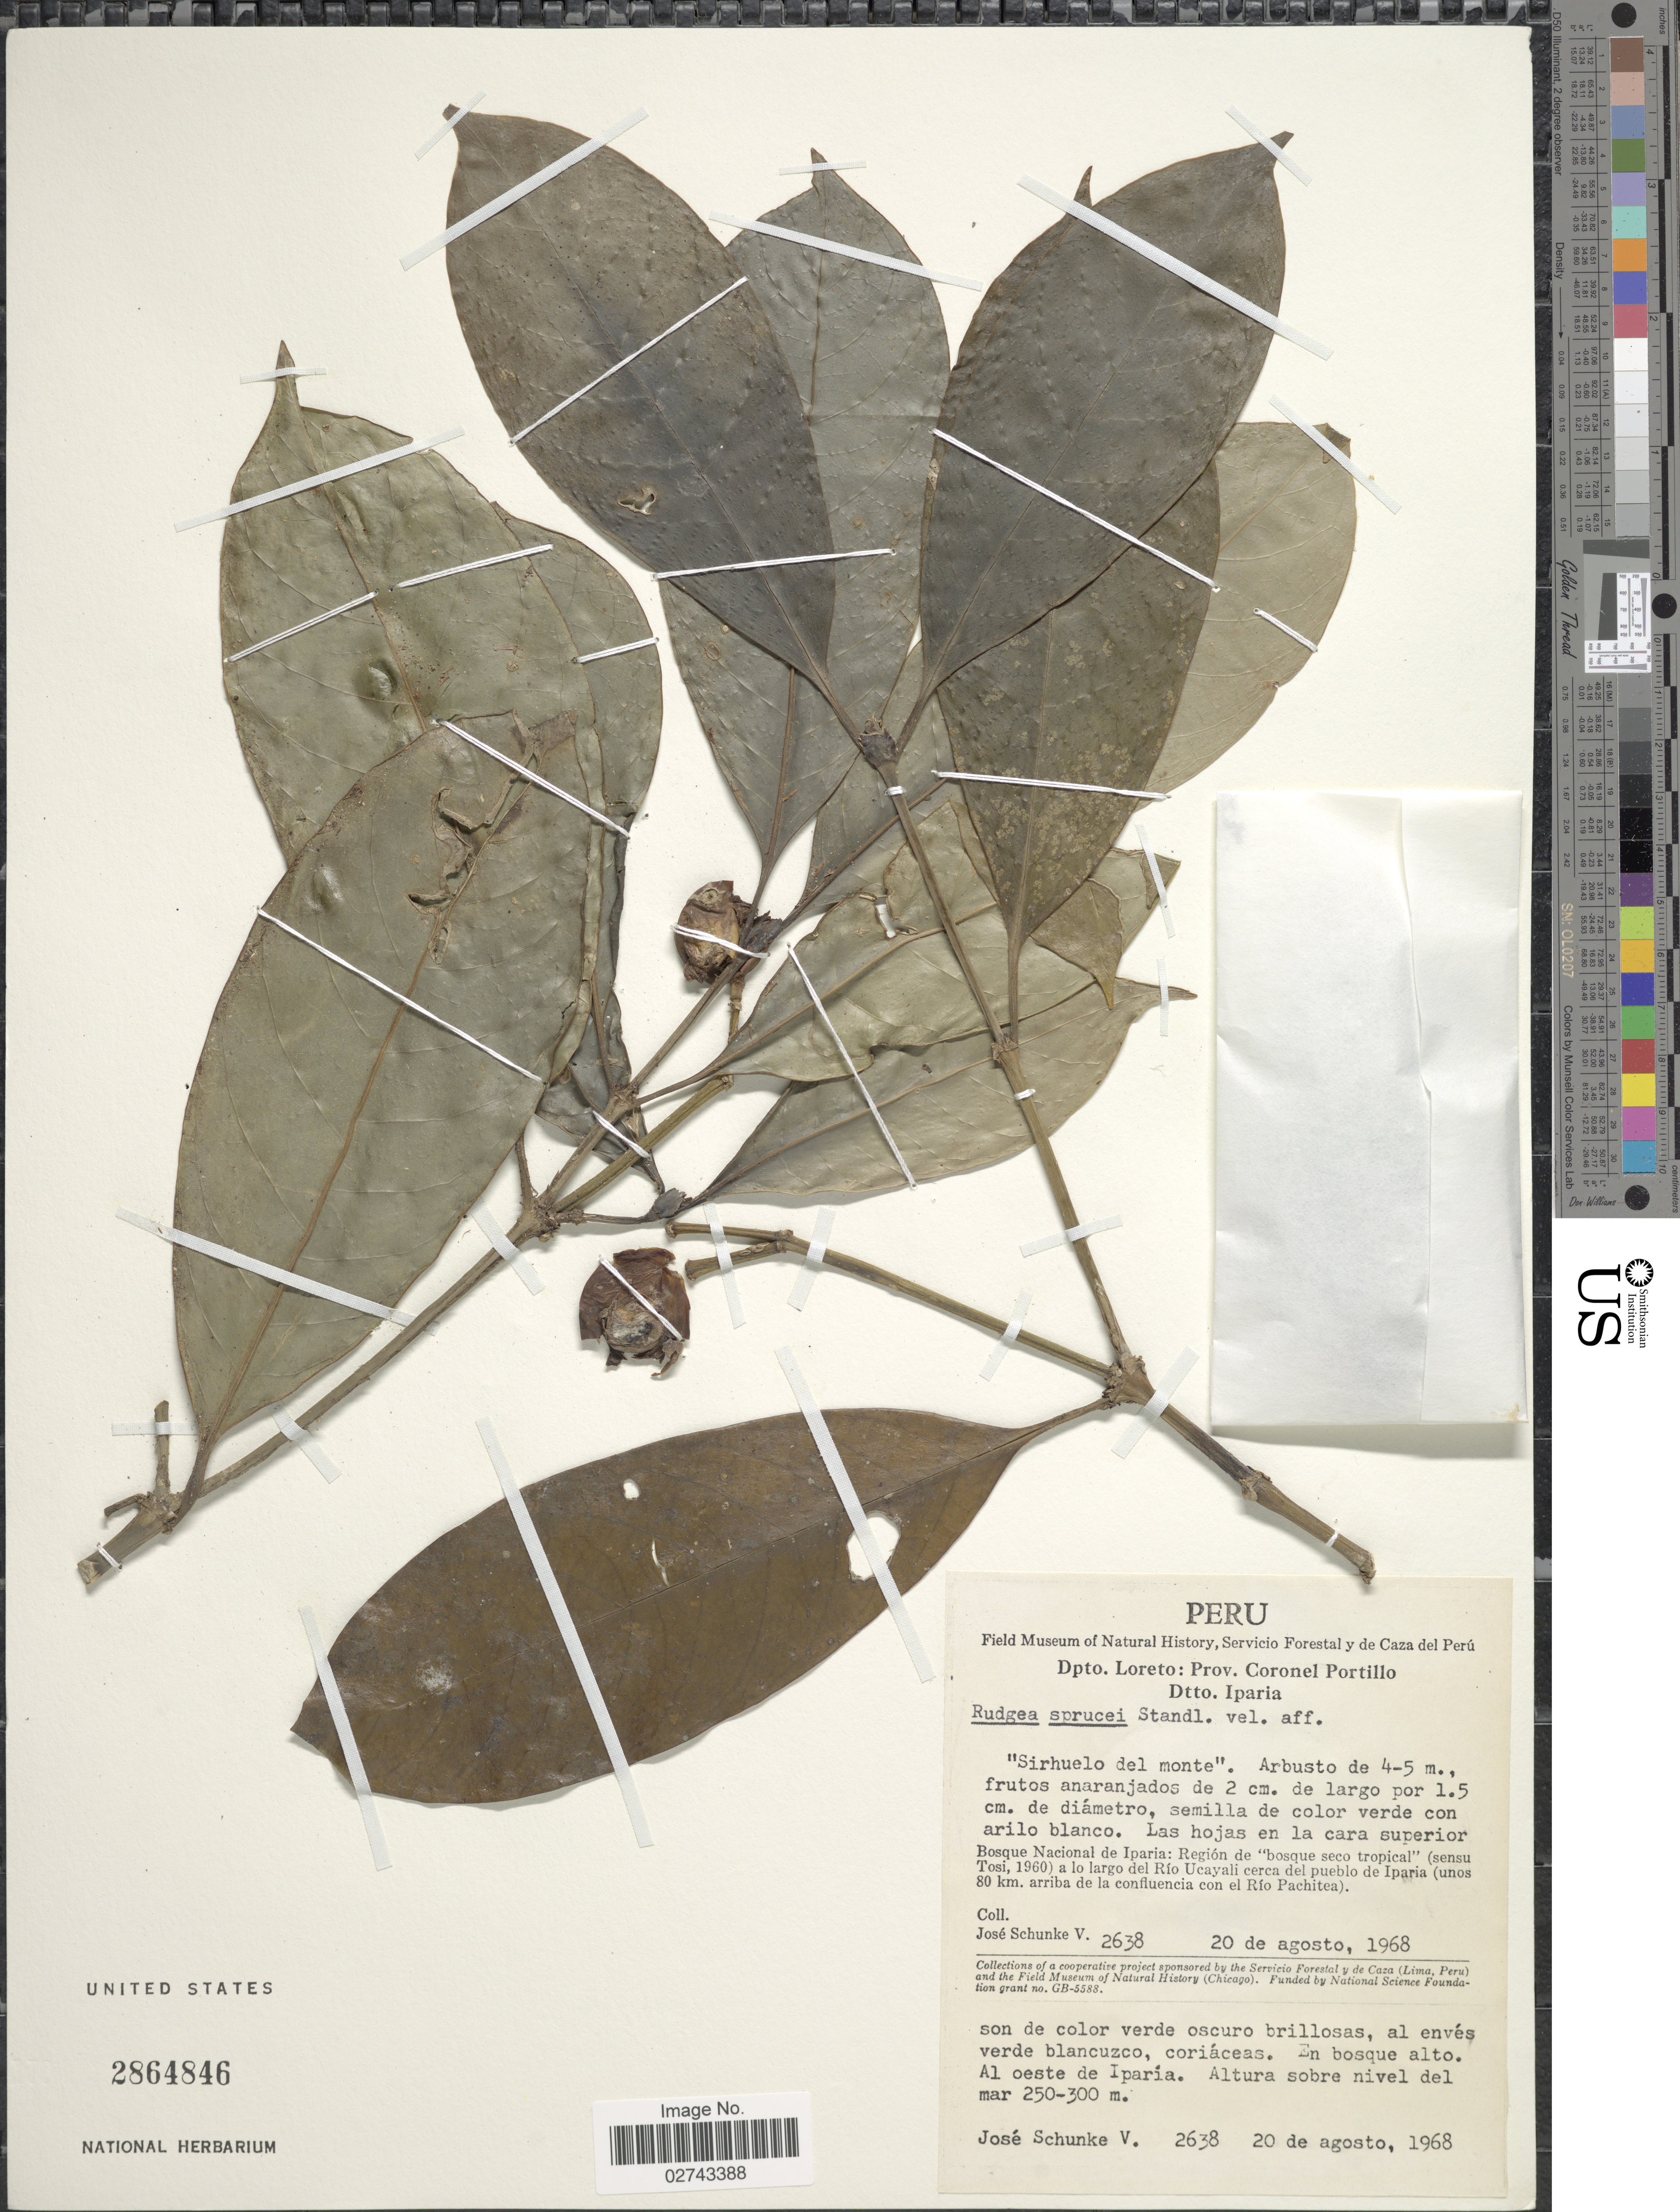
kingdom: Plantae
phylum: Tracheophyta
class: Magnoliopsida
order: Gentianales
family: Rubiaceae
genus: Rudgea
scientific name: Rudgea sprucei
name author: Standl.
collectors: J. Schunke Vigo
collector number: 2638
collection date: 1968-08-20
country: Peru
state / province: Loreto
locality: Prov. Coronel Portillo, Dtto. Iparia, Bosque Nacional de Iparia: Region de "bosque seco tropical" a lo largo del Rio Ucayali cerca del pueblo de Iparia (unos 80 km. arriba de la confluencia con el Rio Pachitea), en bosque alto, Al oeste de Iparia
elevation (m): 250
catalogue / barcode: US 2864846